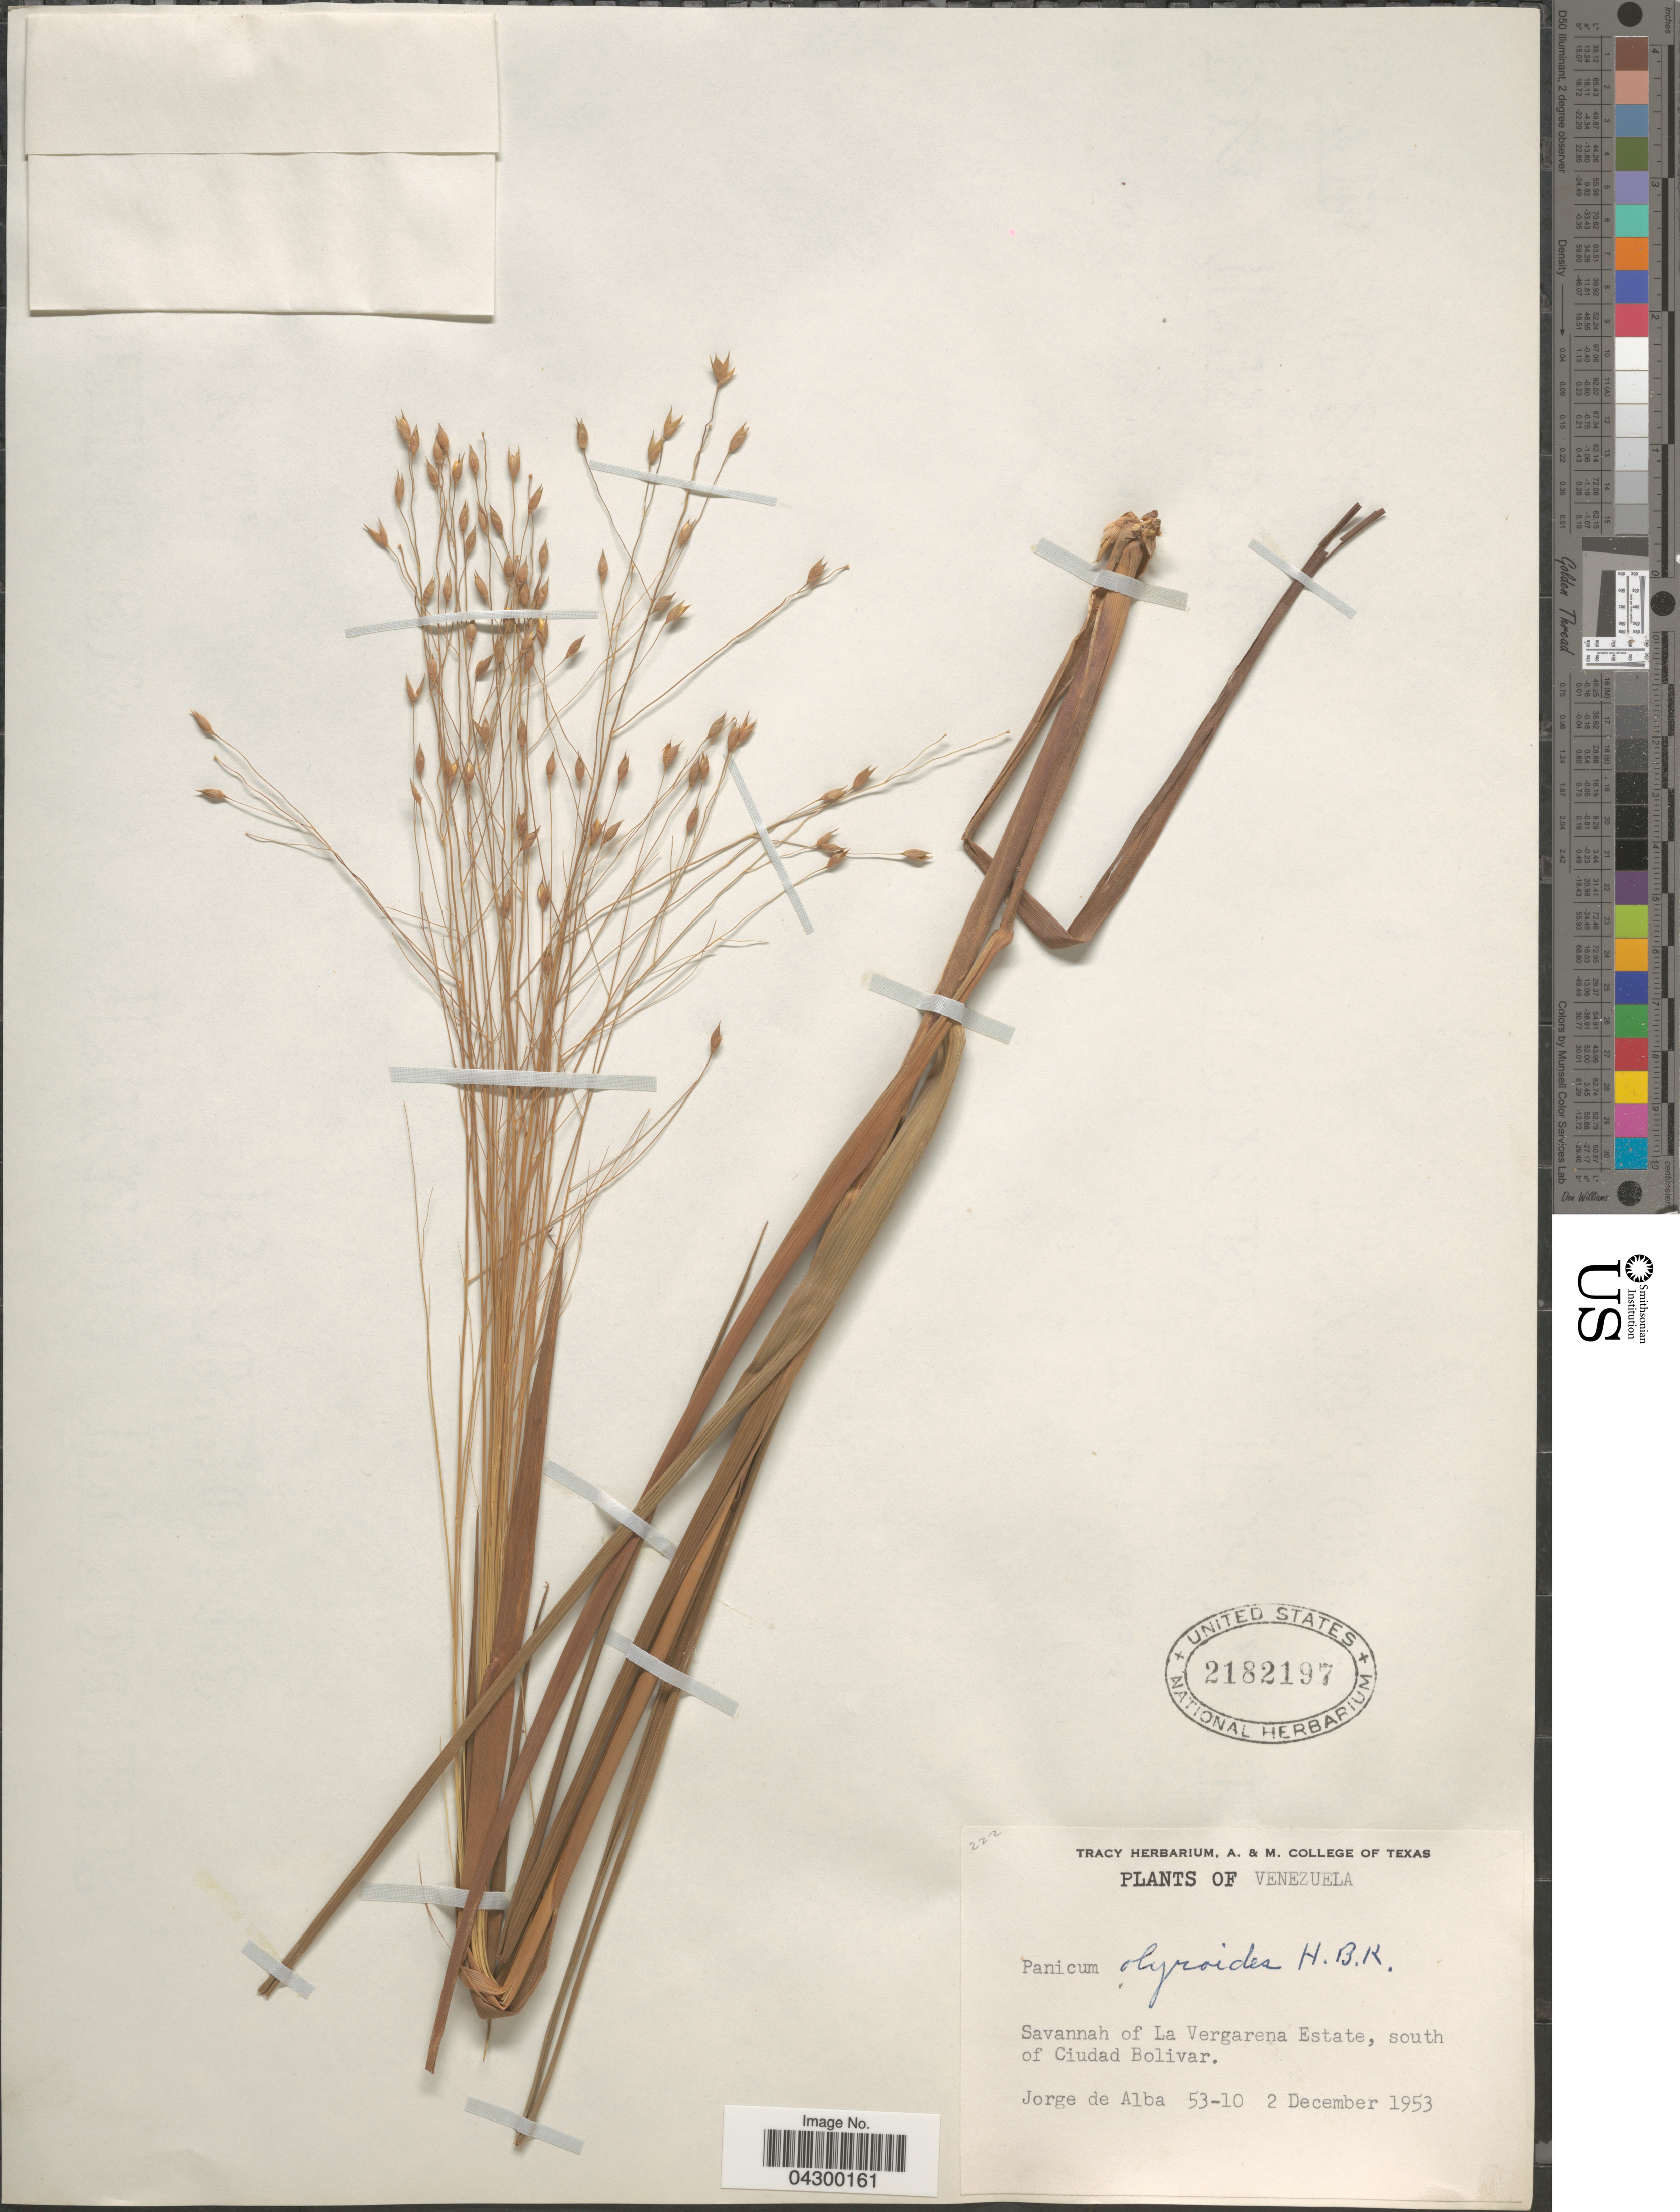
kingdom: Plantae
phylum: Tracheophyta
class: Liliopsida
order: Poales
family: Poaceae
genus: Panicum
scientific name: Panicum olyroides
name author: Kunth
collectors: J. Alba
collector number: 53-10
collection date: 1953-12-02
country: Venezuela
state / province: Bolivar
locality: Savannah of La Vergarena Estate, south of Ciudad Bolivar.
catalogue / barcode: US 2182197